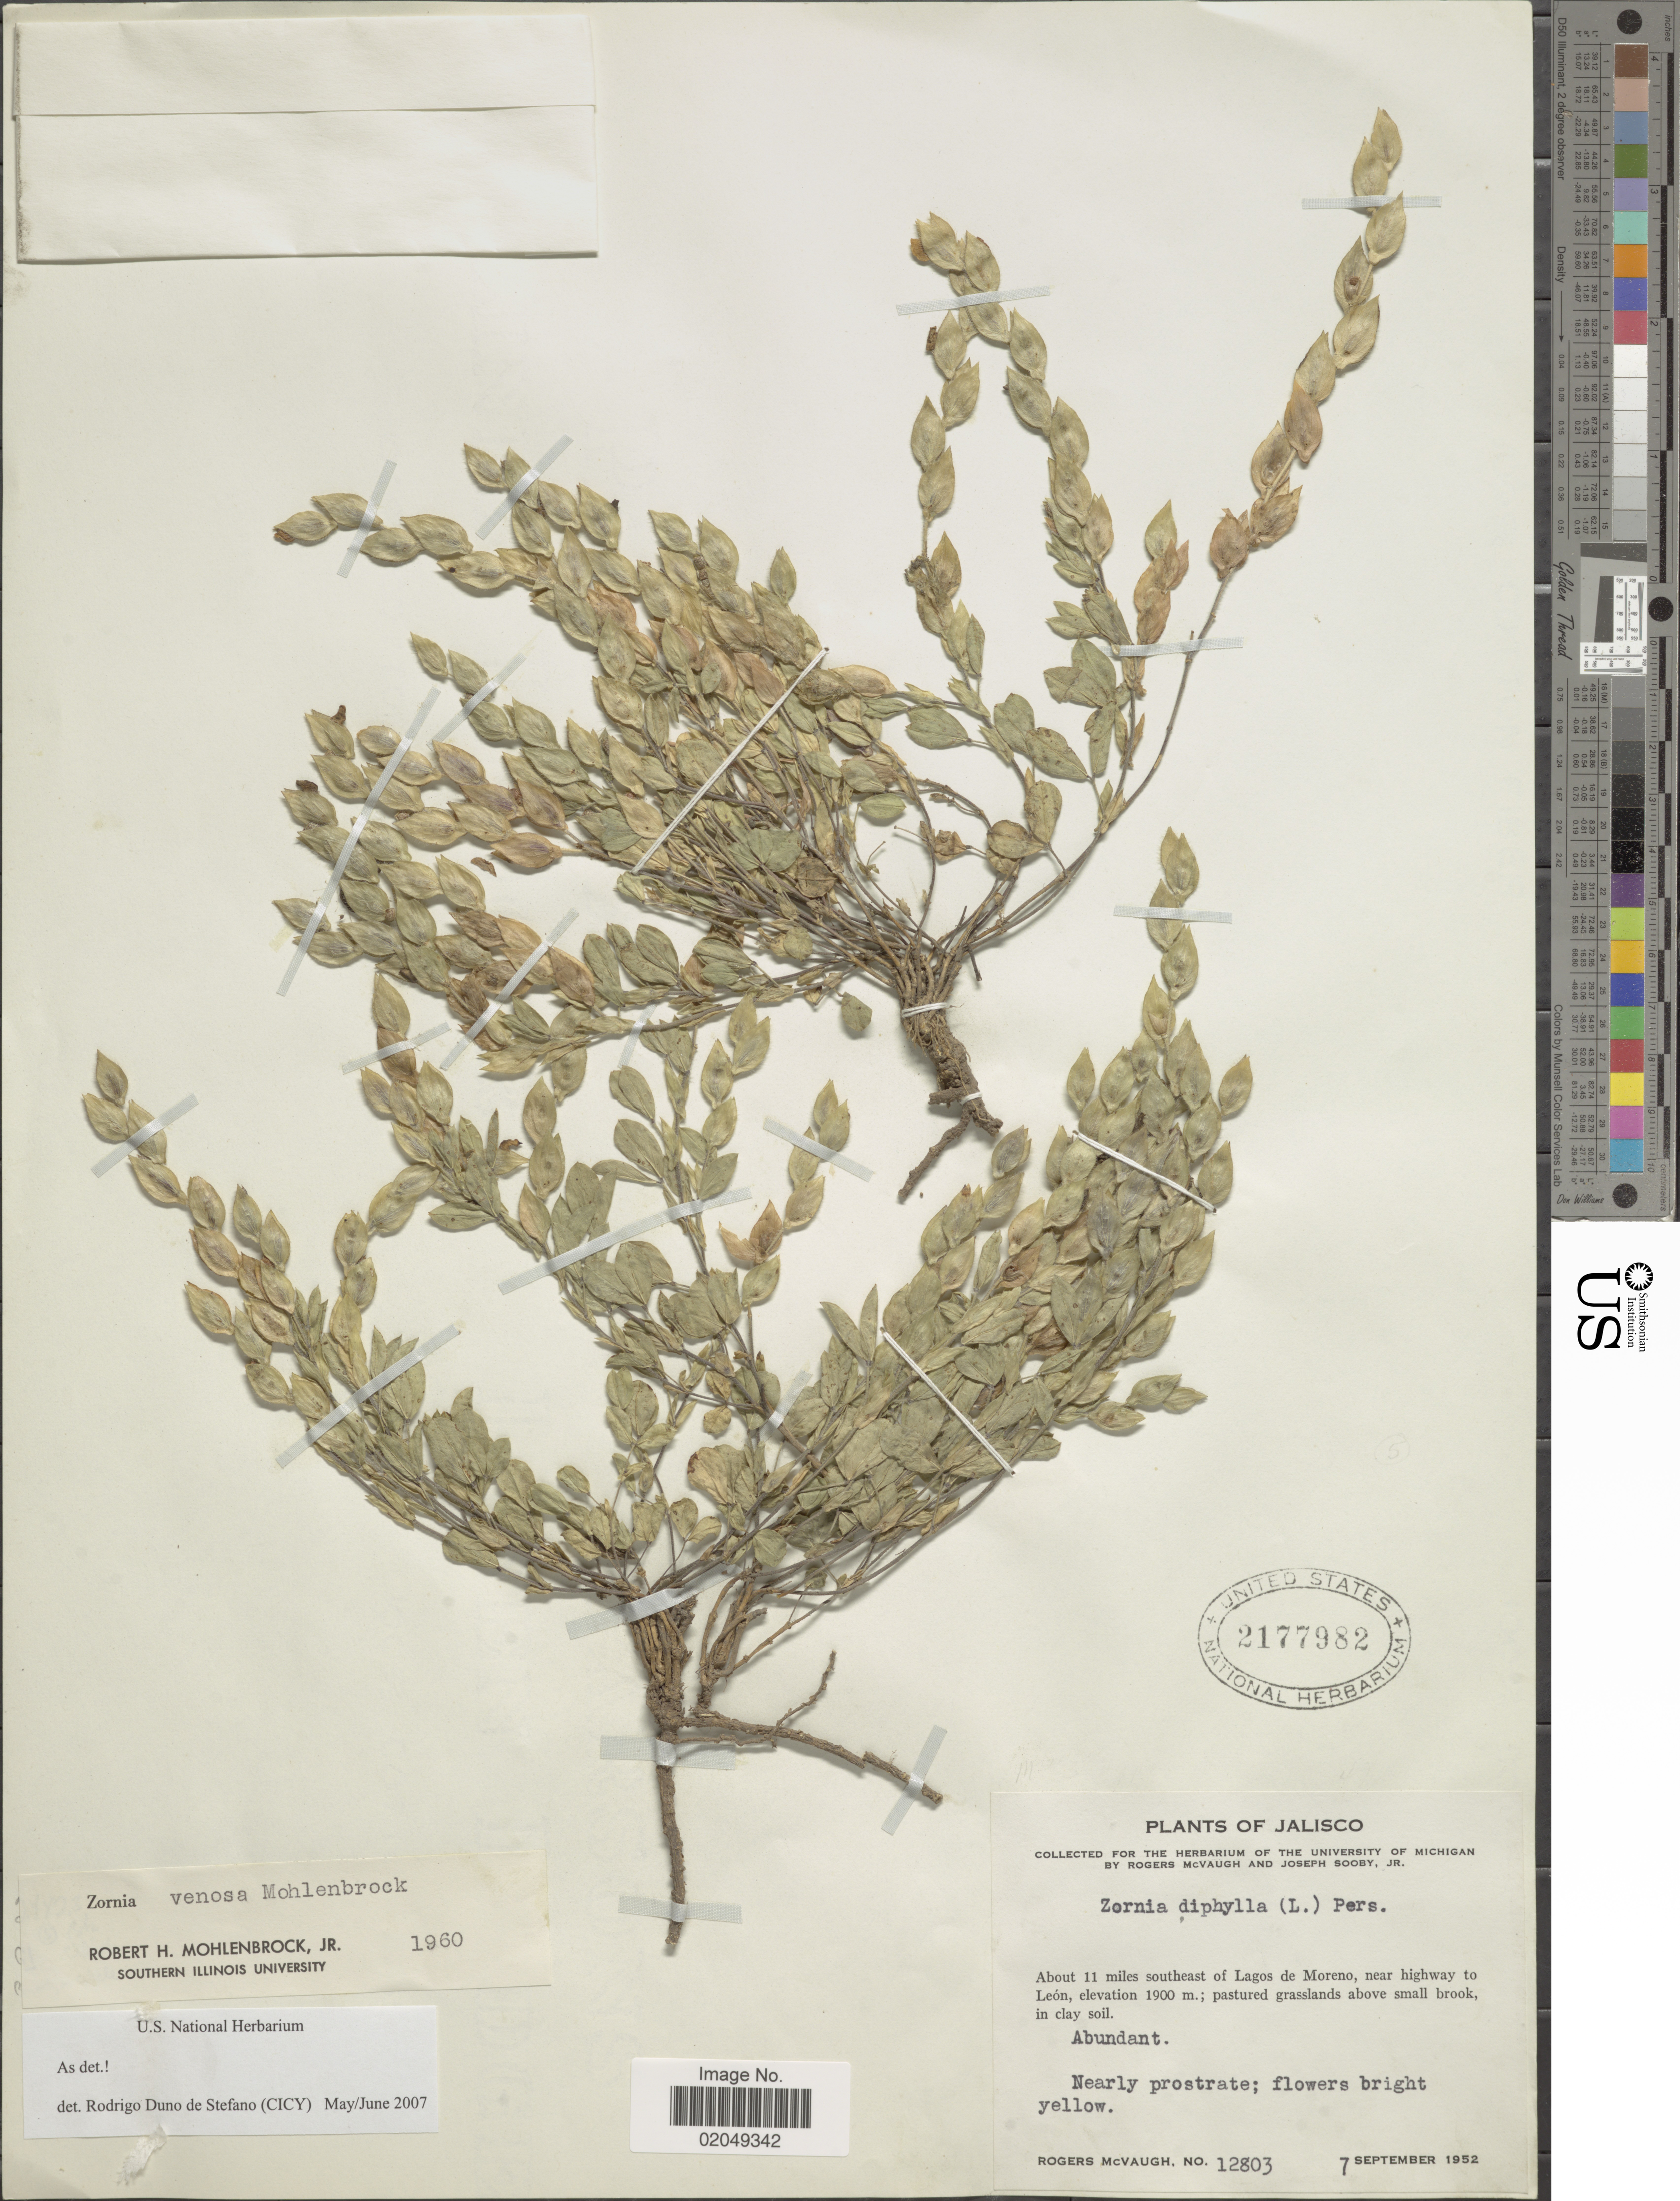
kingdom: Plantae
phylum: Tracheophyta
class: Magnoliopsida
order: Fabales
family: Fabaceae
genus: Zornia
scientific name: Zornia venosa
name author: Mohlenbr.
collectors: R. McVaugh & J. Sooby Jr.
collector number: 12803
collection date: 1952-09-07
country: Mexico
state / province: Jalisco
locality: About 11 miles southeast of Lagos de Moreno, near highway to Leon; pastured grasslands above small brook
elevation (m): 1900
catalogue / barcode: US 2177982